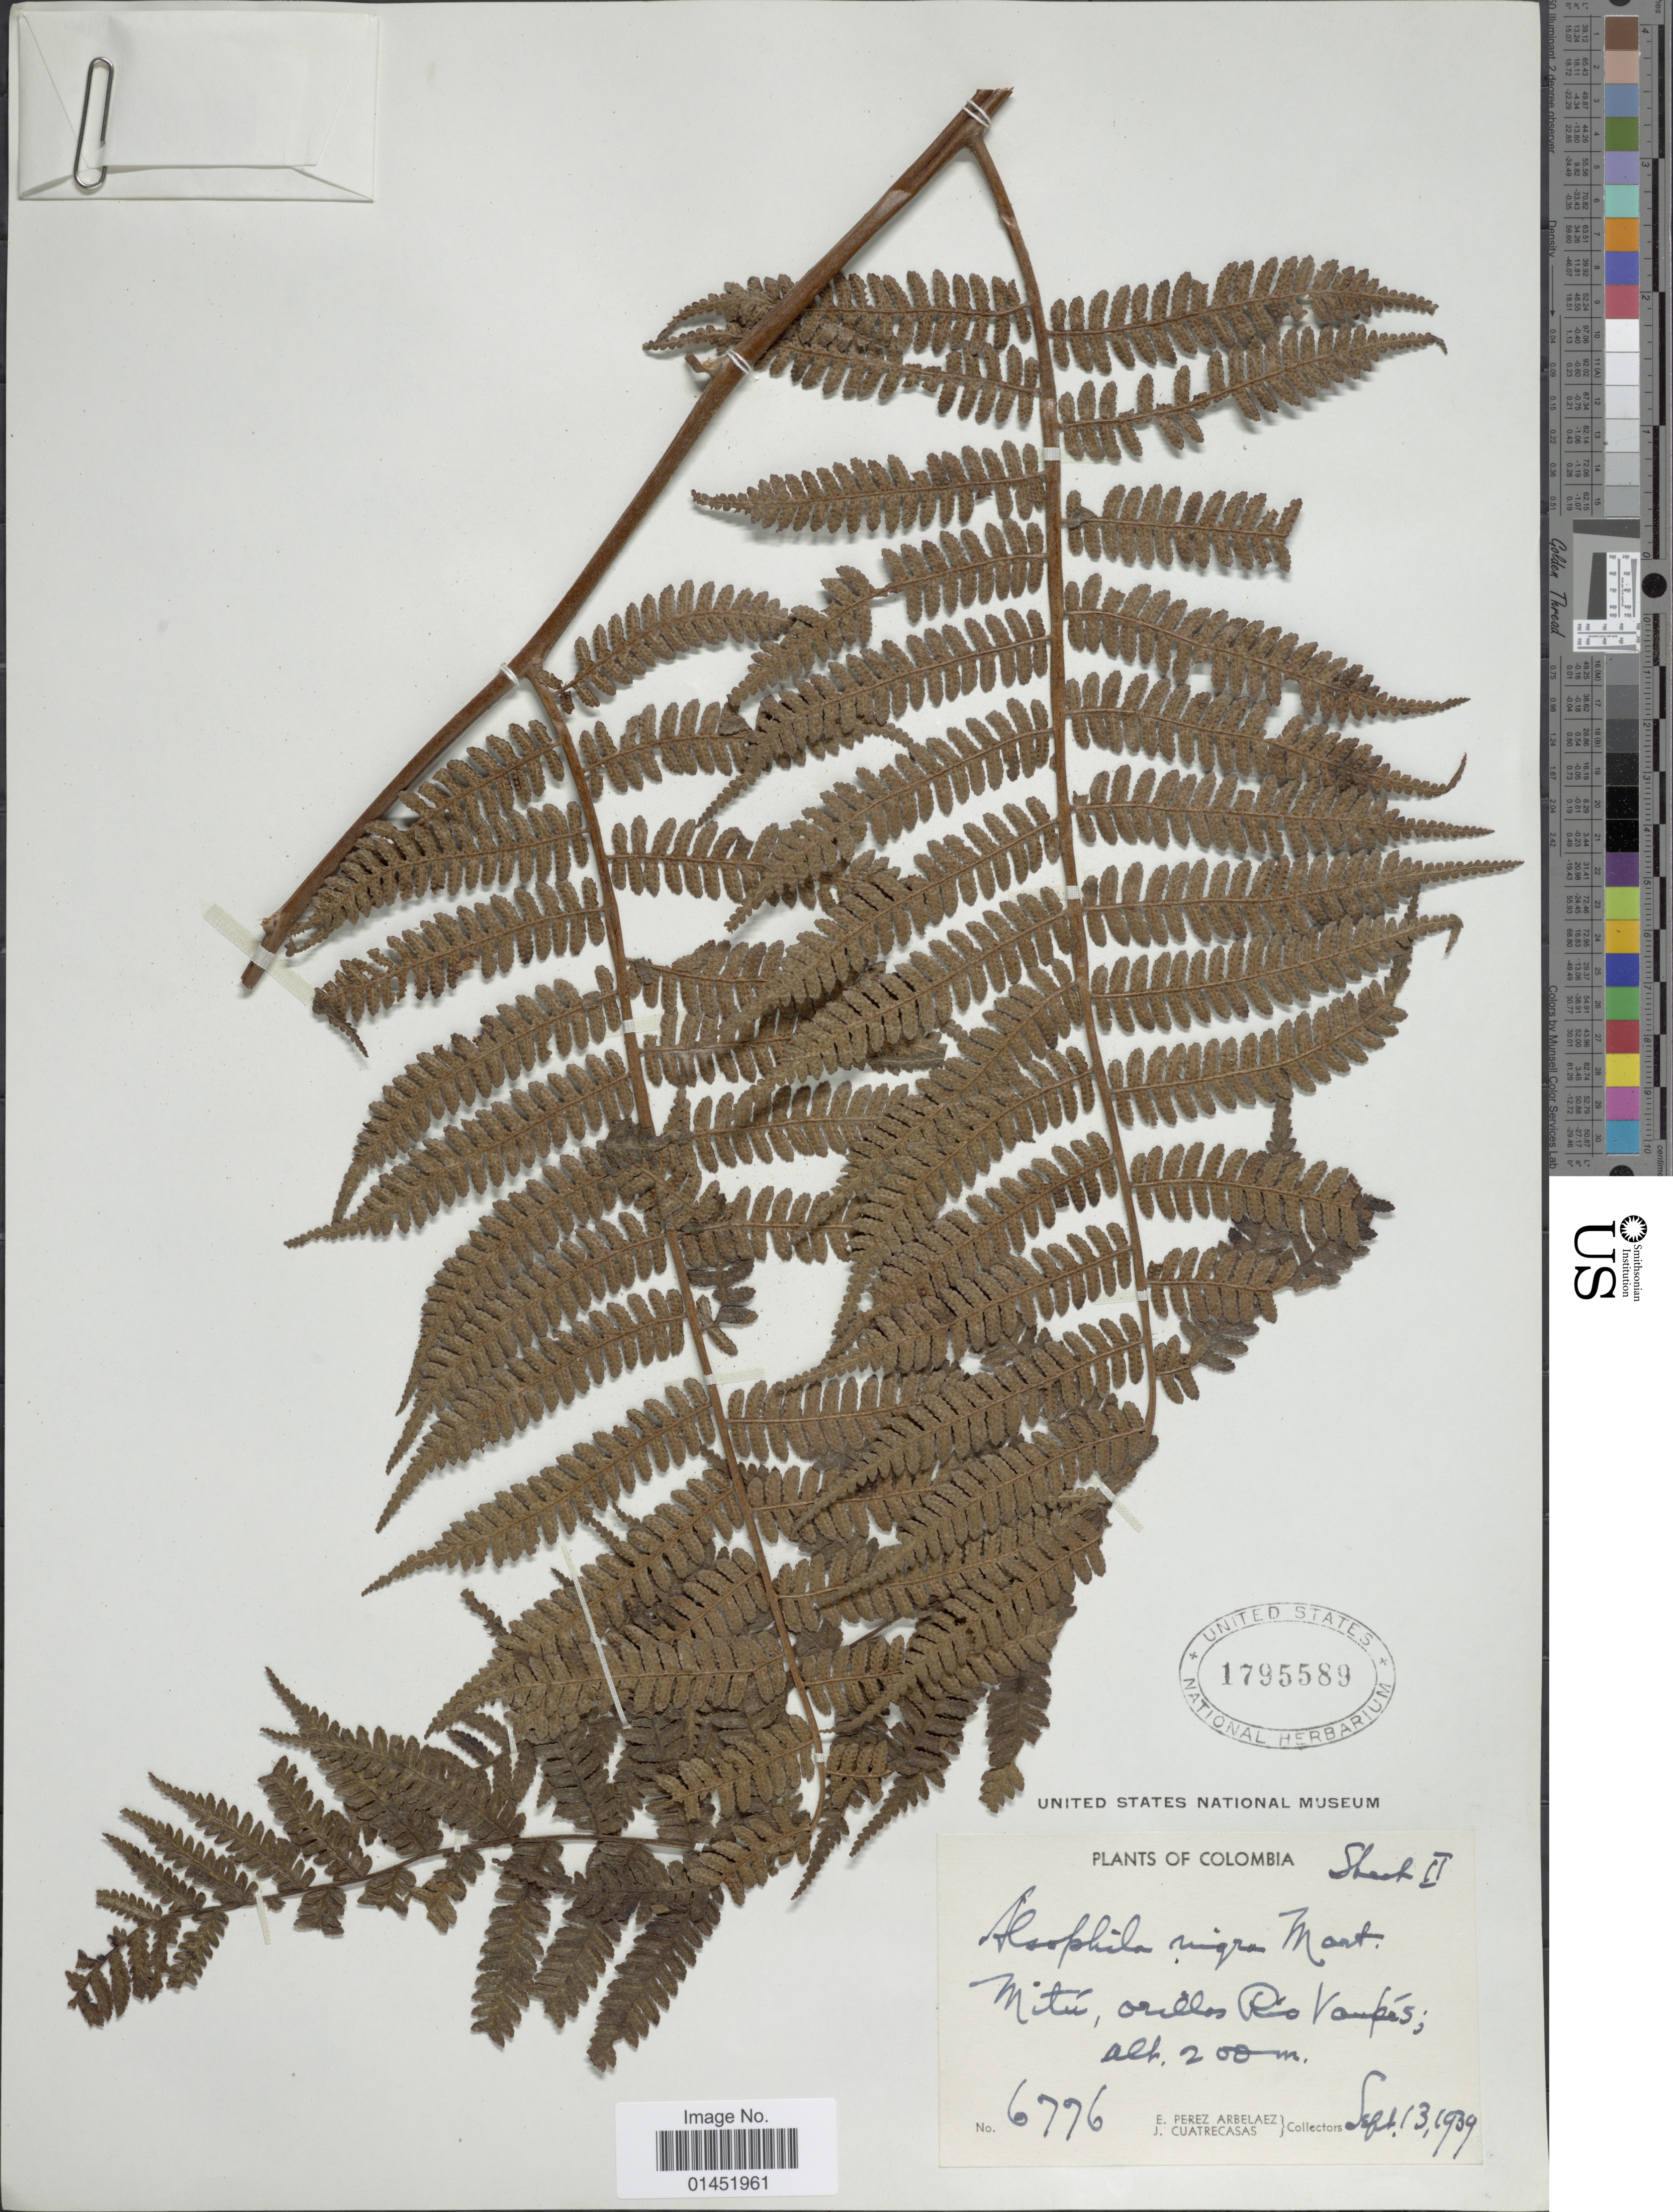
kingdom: Plantae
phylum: Tracheophyta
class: Polypodiopsida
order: Cyatheales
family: Cyatheaceae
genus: Cyathea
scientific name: Cyathea lasiosora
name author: (Mett. ex Kuhn) Domin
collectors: E. Pérez Arbeláez & J. Cuatrecasas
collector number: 6776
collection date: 1939-09-13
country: Colombia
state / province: Vaupés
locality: Mitú, orillos Rio Vaupés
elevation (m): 200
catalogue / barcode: US 1795589